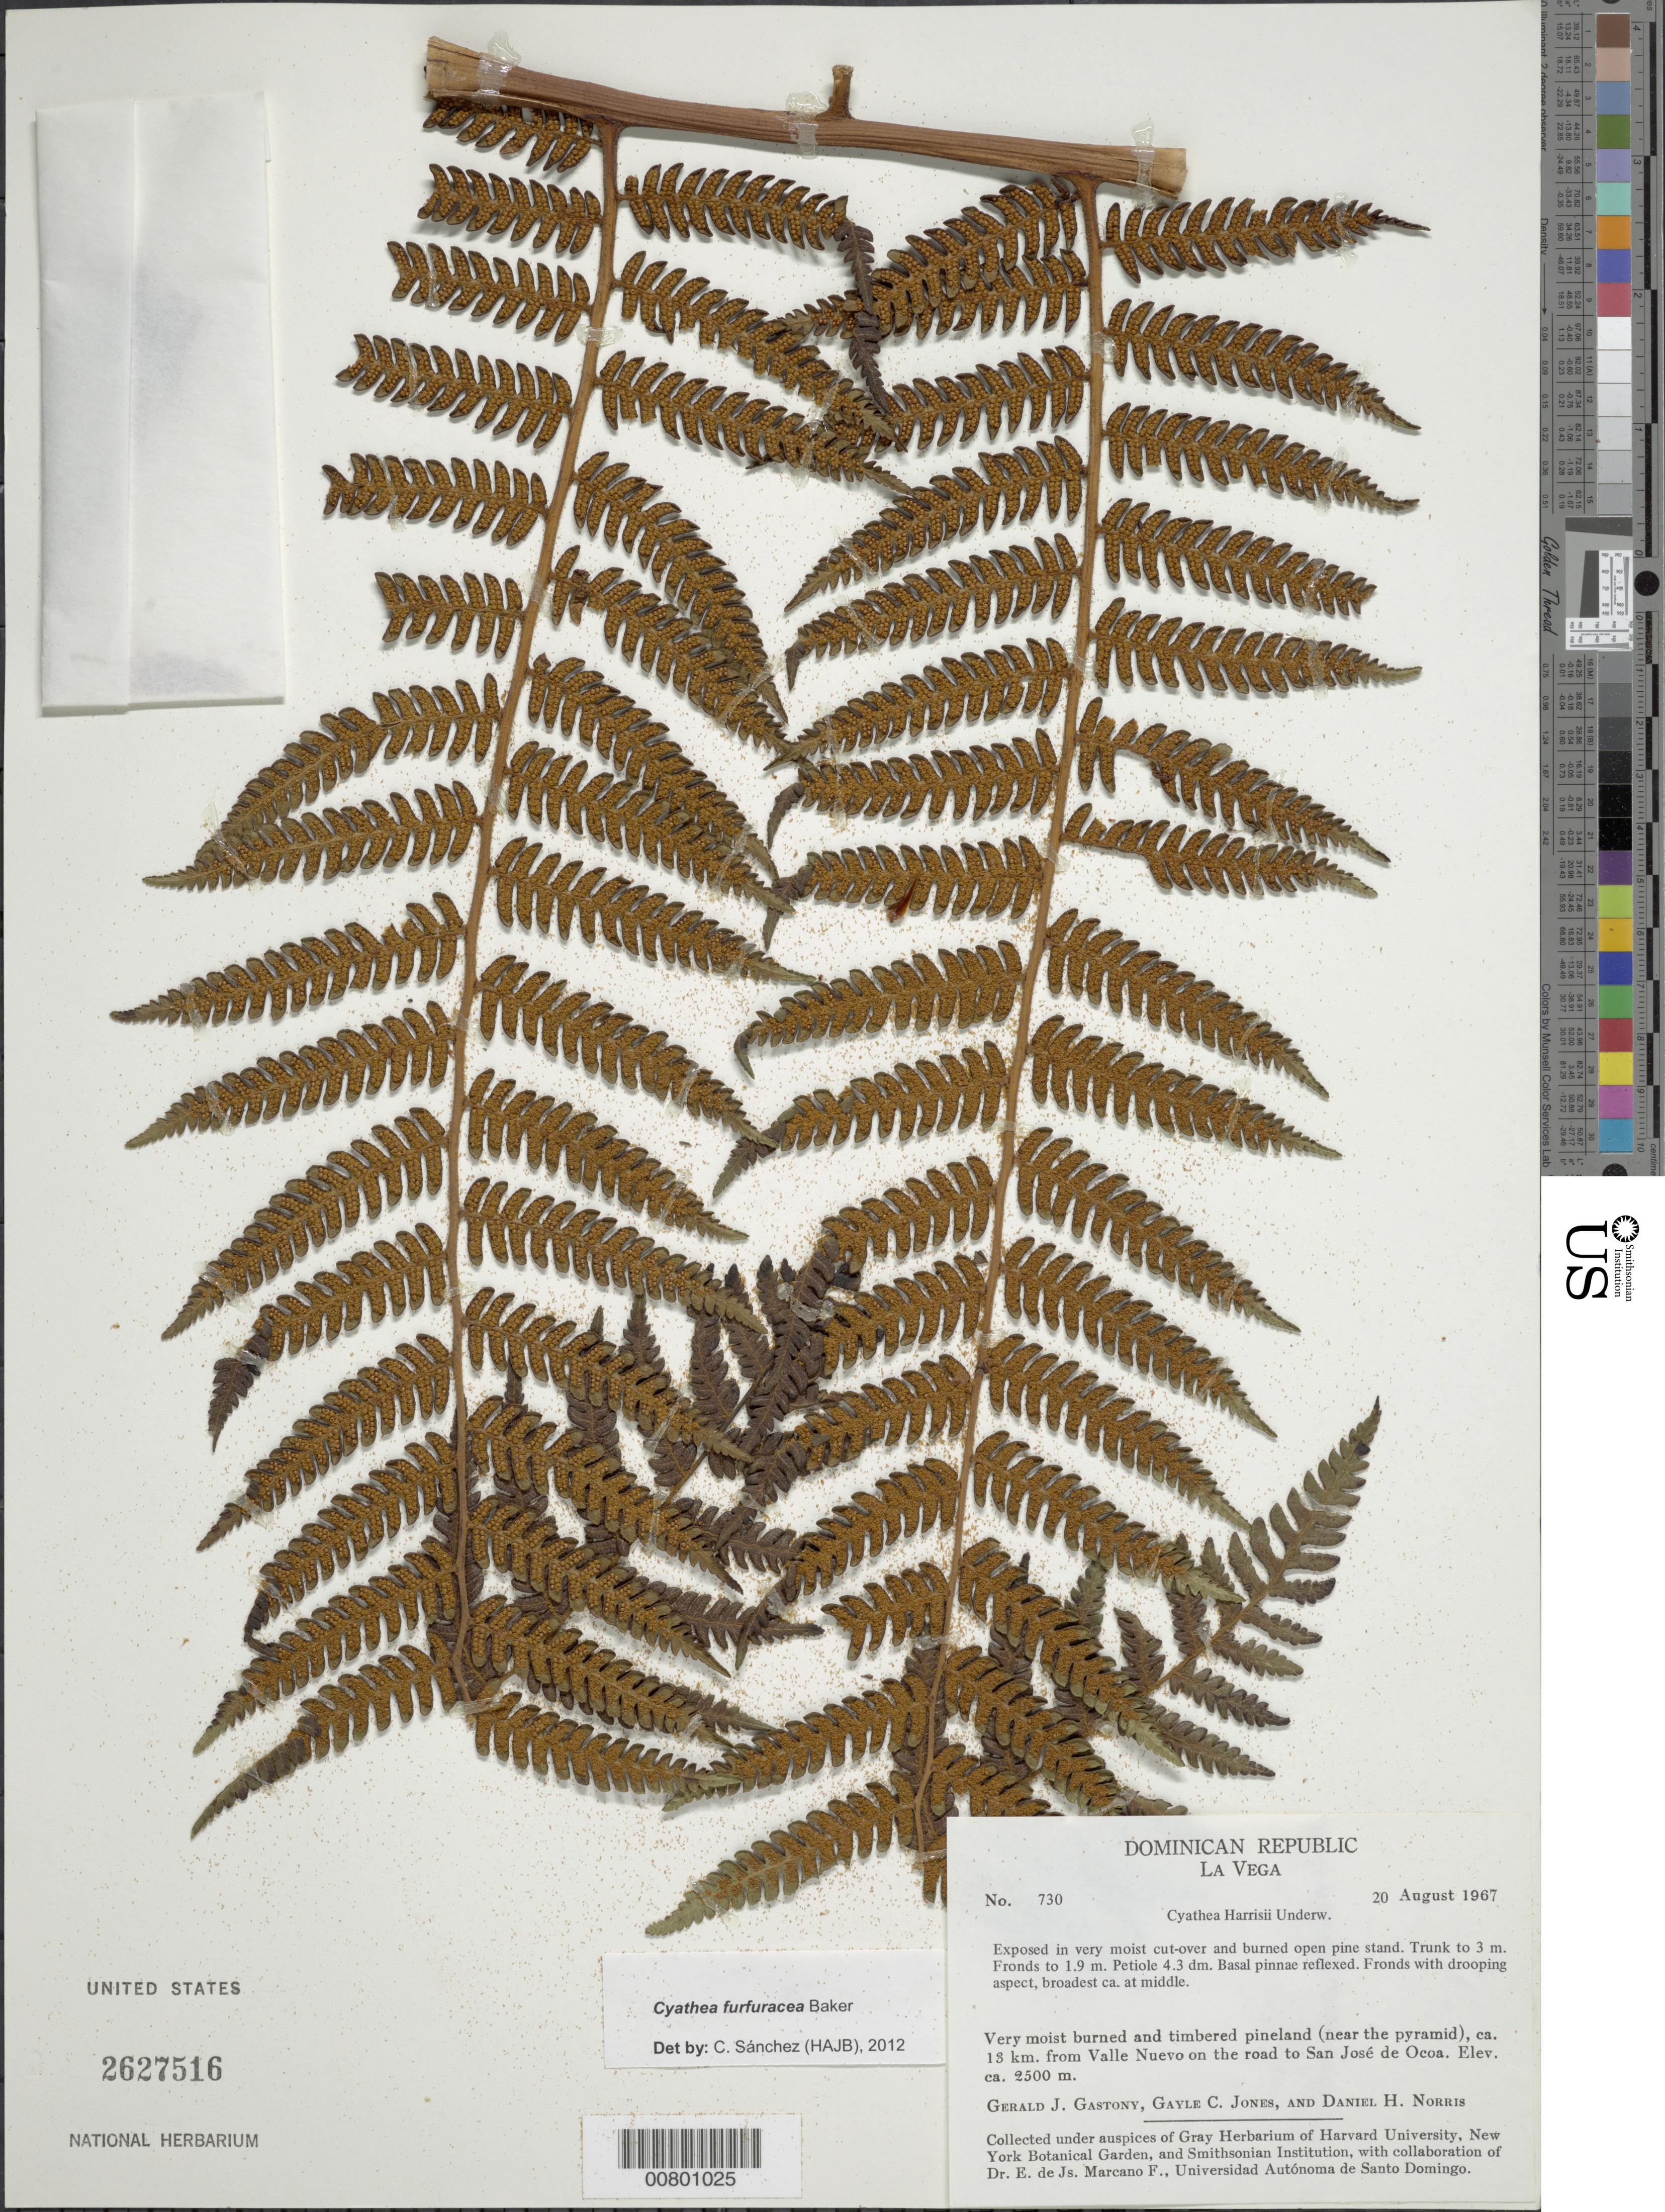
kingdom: Plantae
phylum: Tracheophyta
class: Polypodiopsida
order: Cyatheales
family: Cyatheaceae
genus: Cyathea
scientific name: Cyathea furfuracea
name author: Christ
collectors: G. Gastony, G. C. Jones & D. H. Norris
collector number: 730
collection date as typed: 20 Aug 1967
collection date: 1967-08-20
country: Dominican Republic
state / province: La Vega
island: Hispaniola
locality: Valle Nuevo, 13 km from, on road to San José de Ocoa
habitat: Very moist burned and timbered pineland; exposed in very moist cut-over and burned open pine stand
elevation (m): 2500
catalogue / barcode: US 2627516